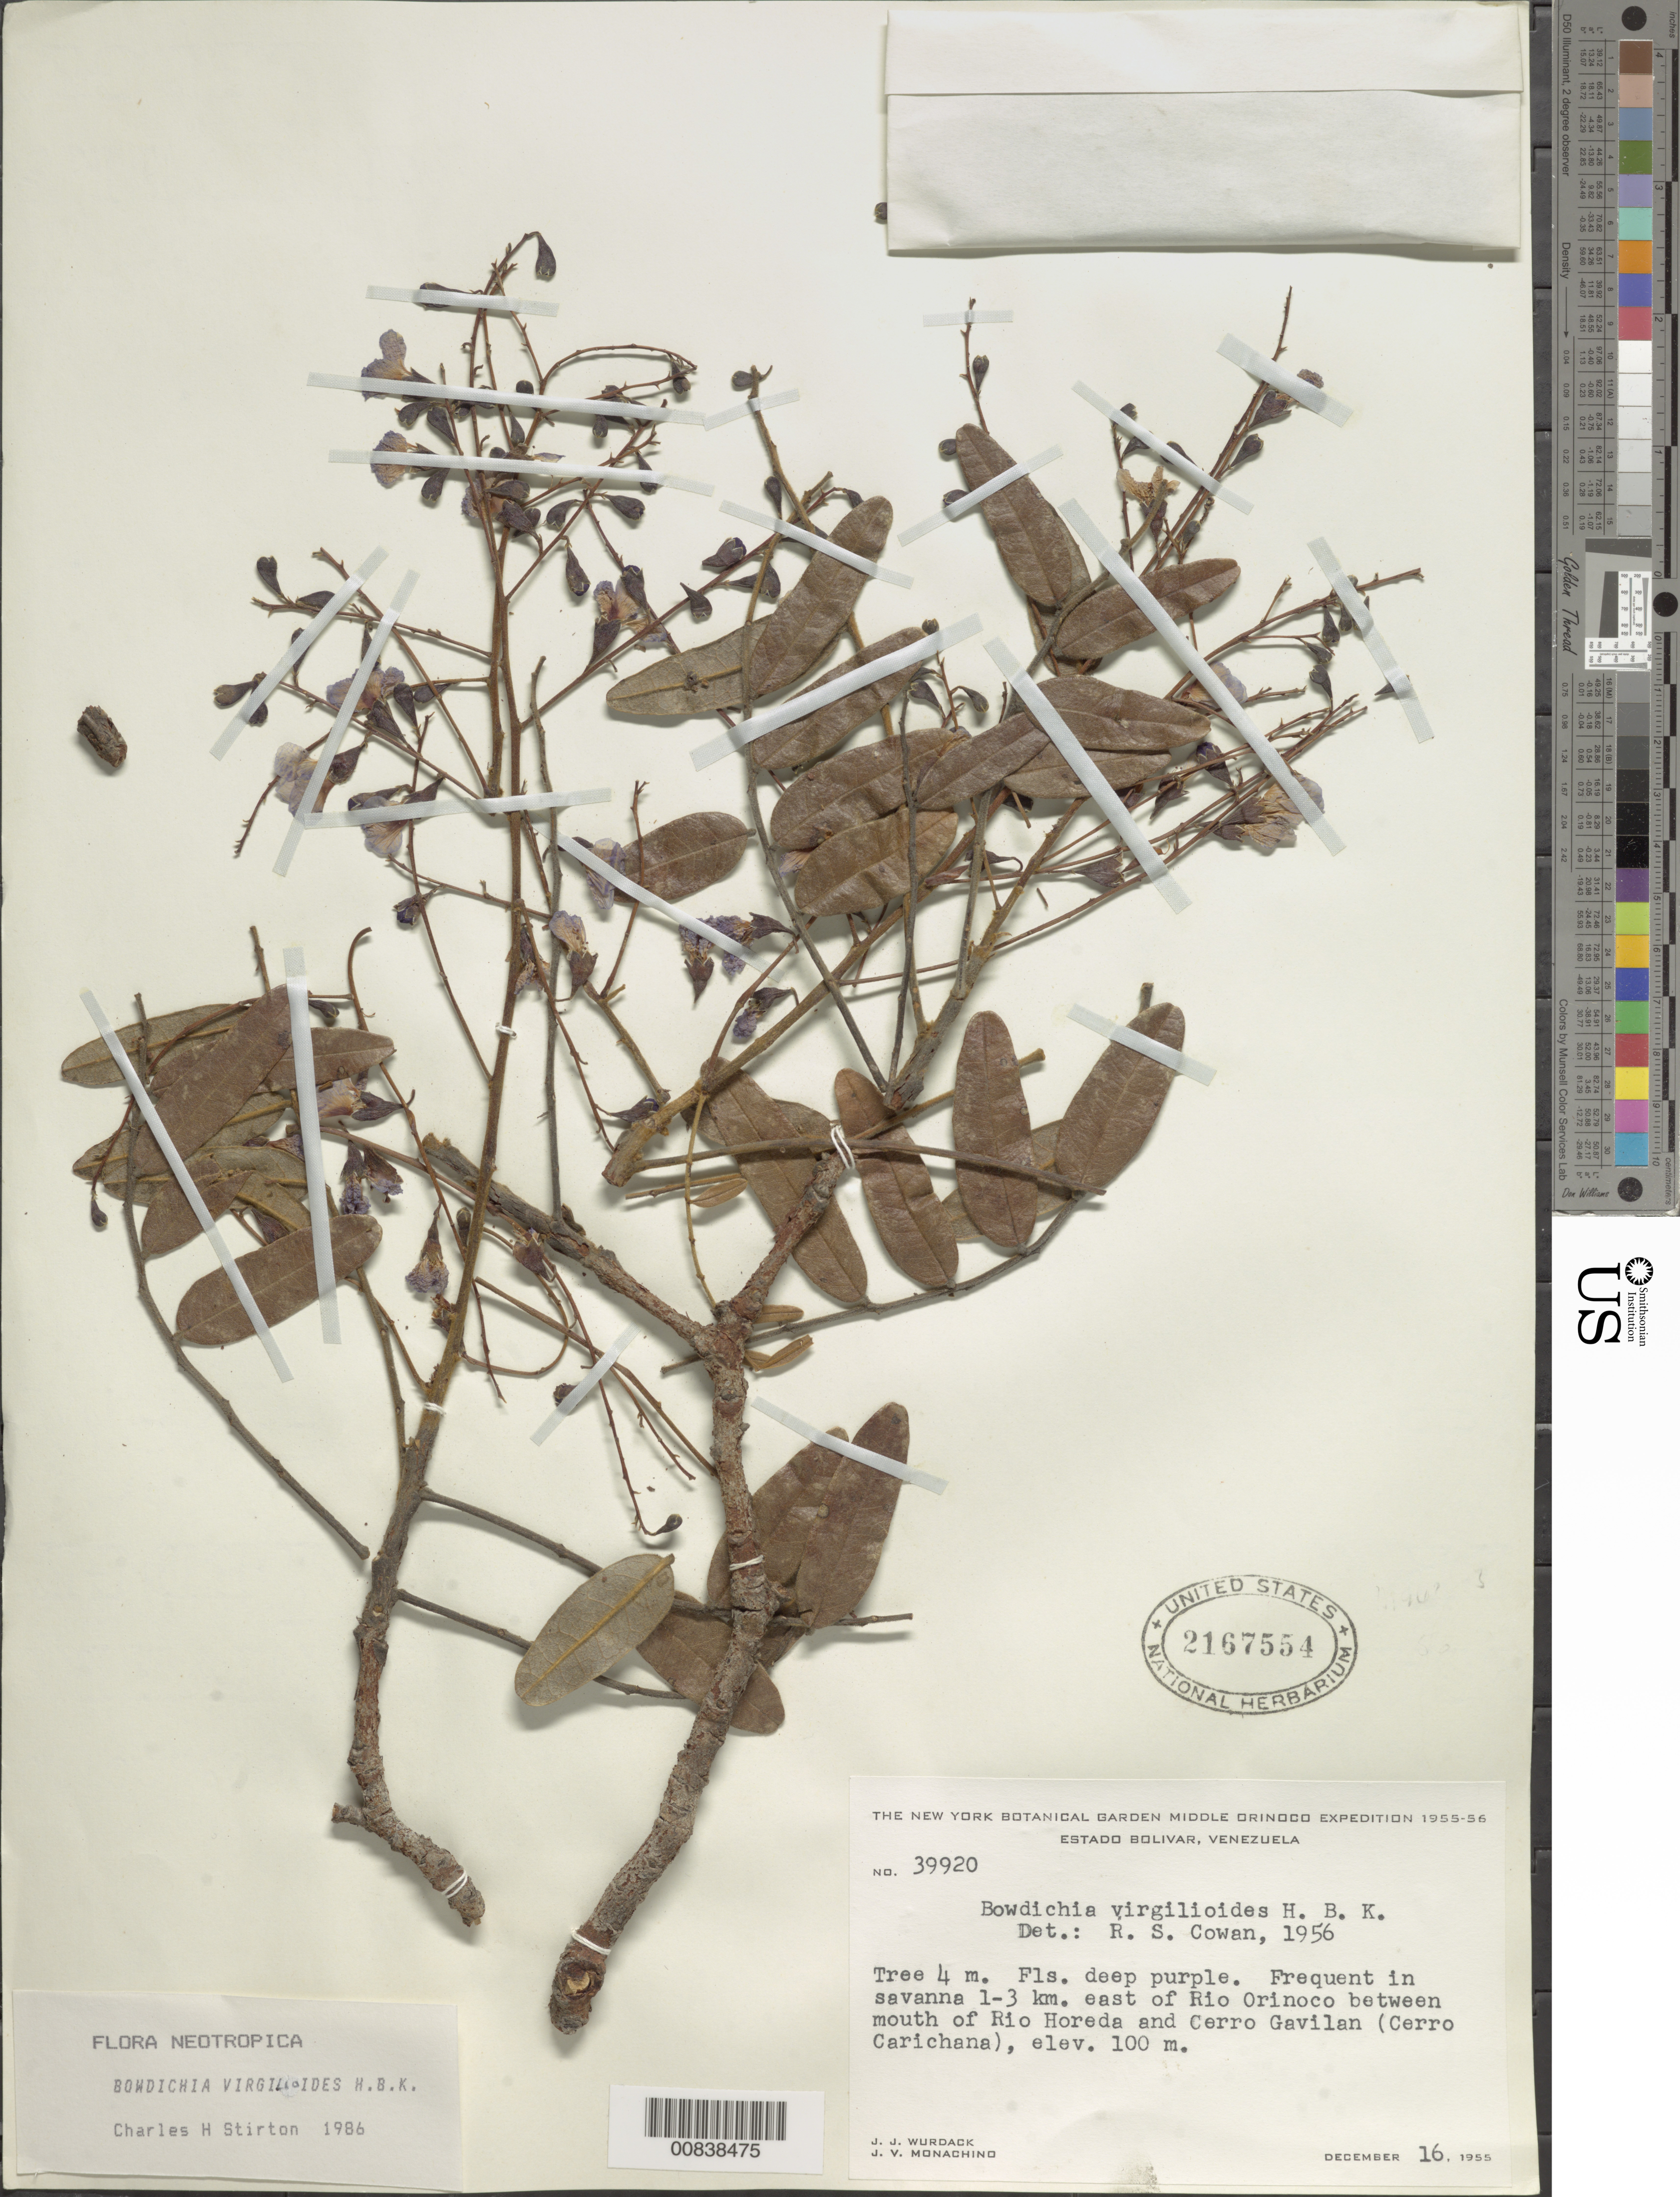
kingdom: Plantae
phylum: Tracheophyta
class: Magnoliopsida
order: Fabales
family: Fabaceae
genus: Bowdichia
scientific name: Bowdichia virgilioides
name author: Kunth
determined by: Stirton, Charles H.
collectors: J. J. Wurdack & J. V. Monachino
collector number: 39920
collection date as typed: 16-Dec-55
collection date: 1955-12-16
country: Venezuela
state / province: Bolívar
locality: Río Orinoco, 1-3 km E of, between mouth of Río Horeda & Cerro Gavilan (Cerro Carichana)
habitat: Savanna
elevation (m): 100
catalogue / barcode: US 2167554